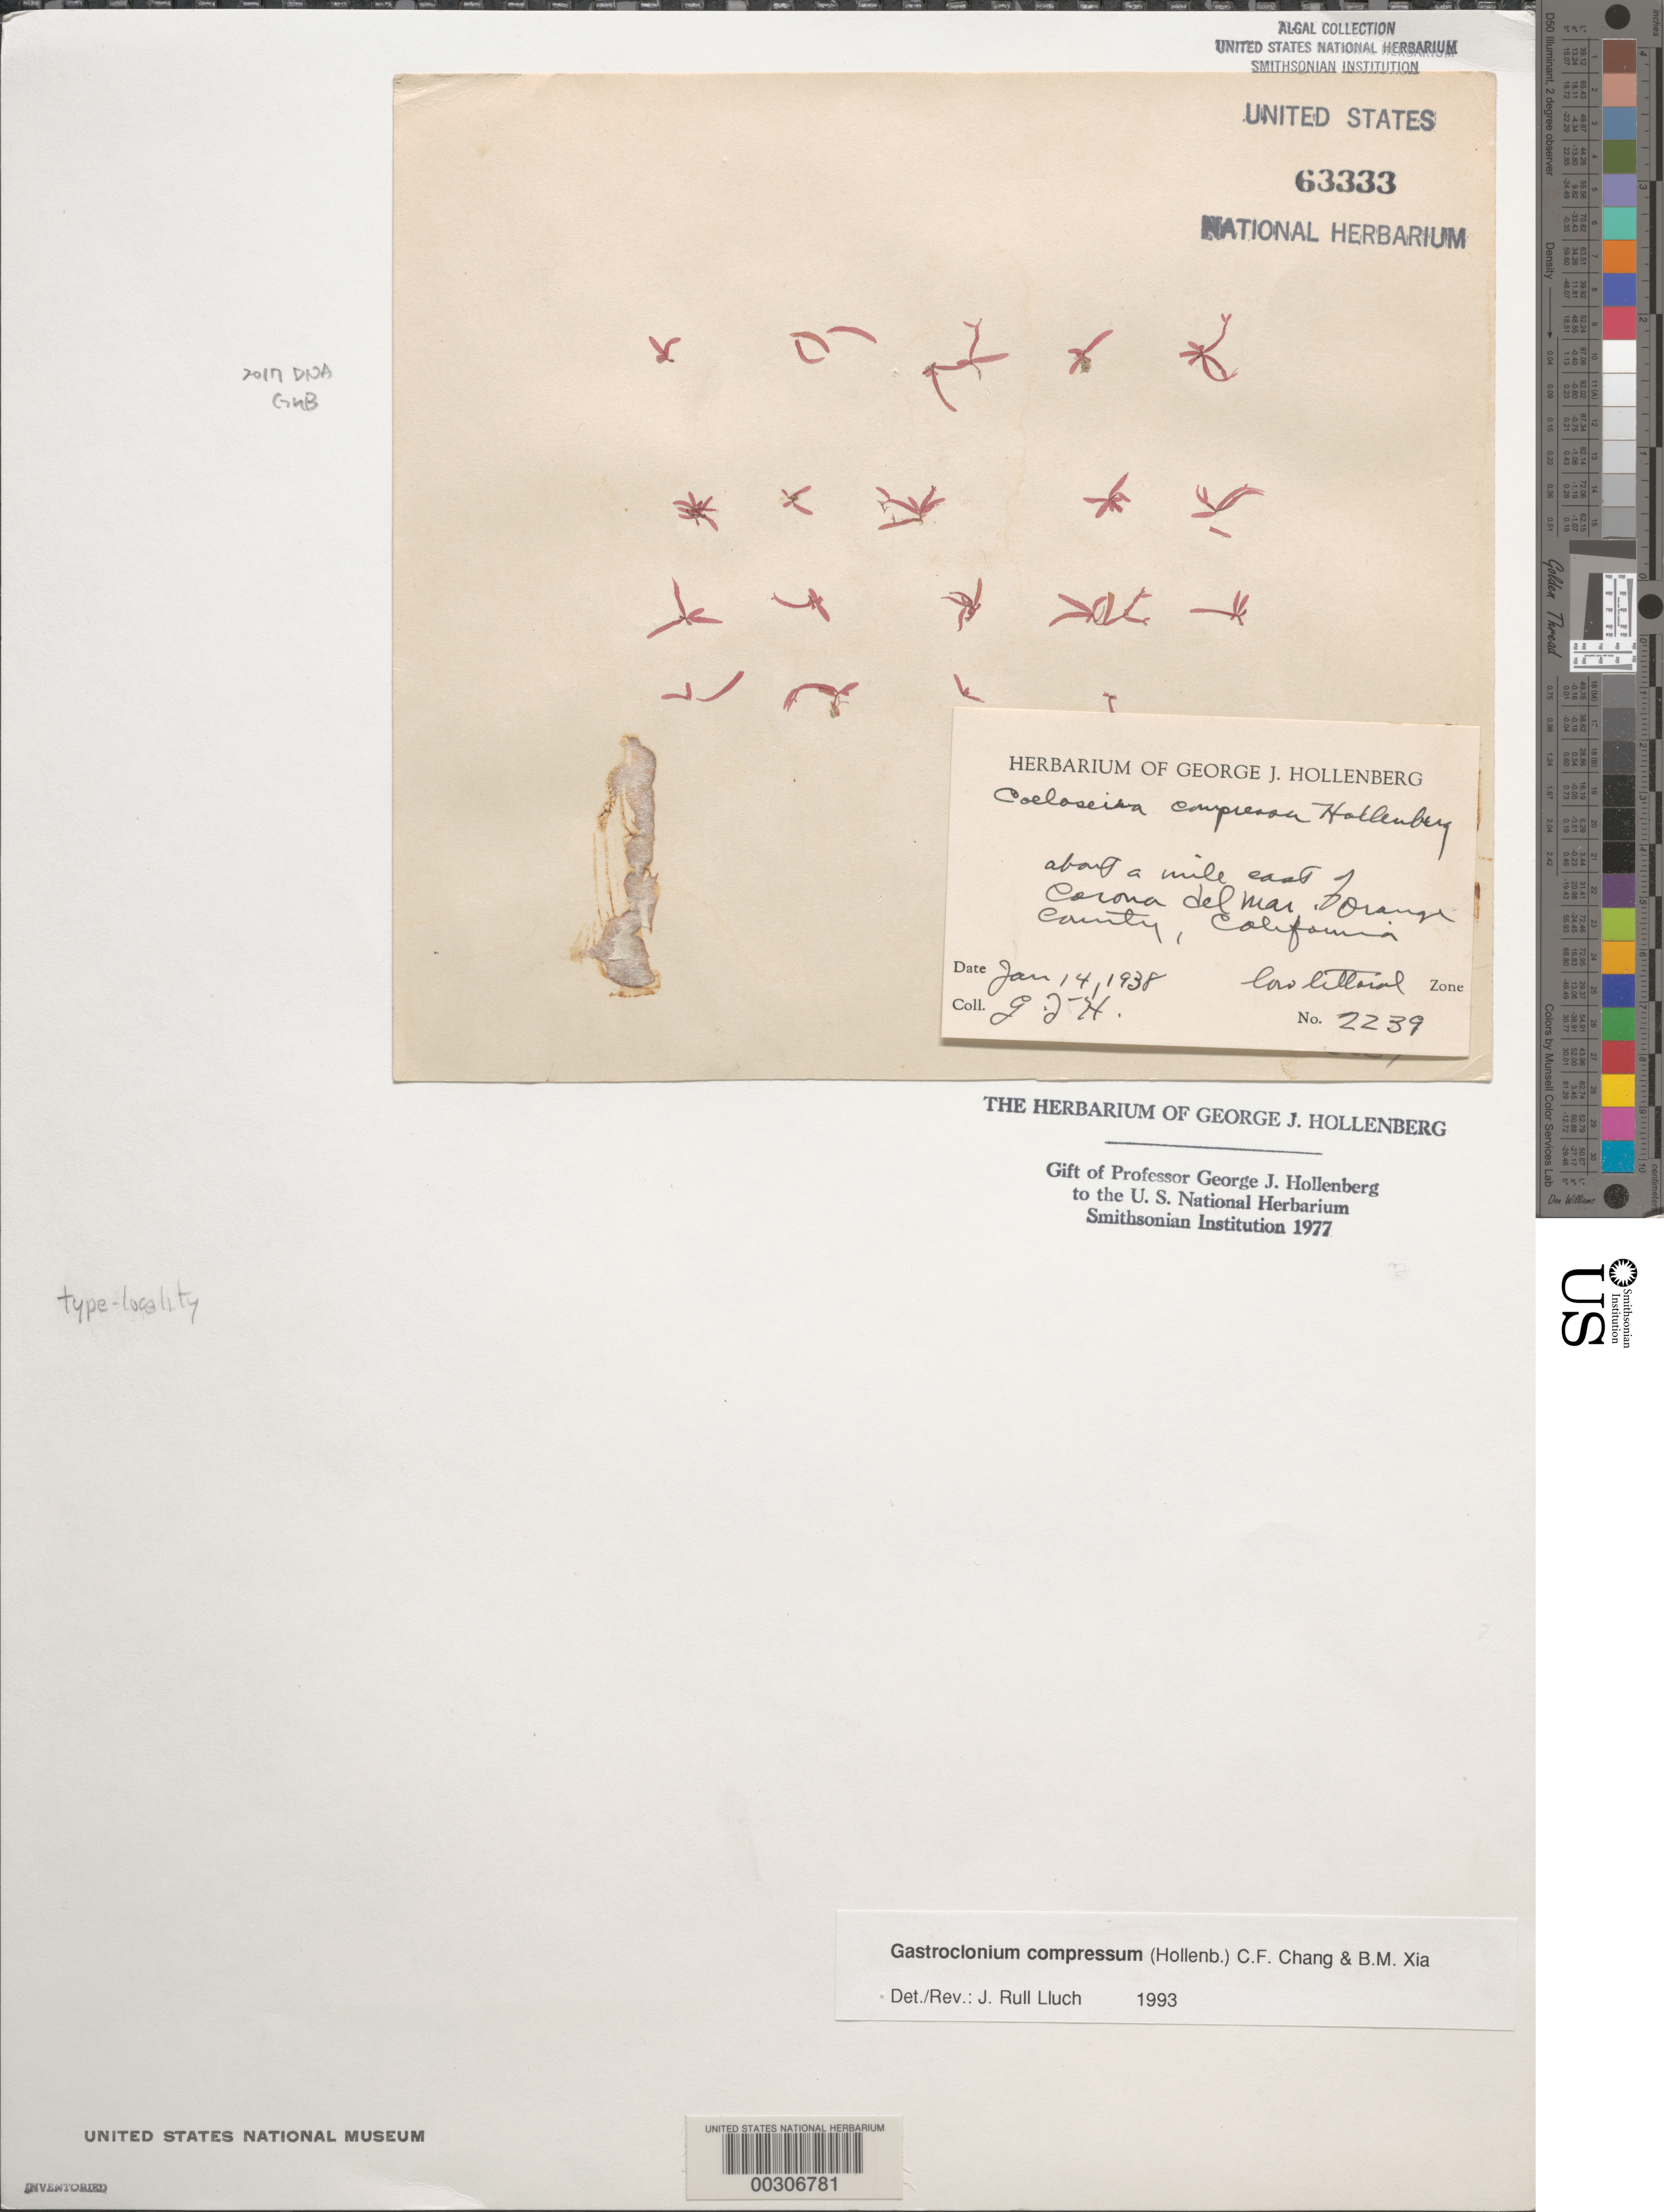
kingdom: Plantae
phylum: Rhodophyta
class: Florideophyceae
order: Rhodymeniales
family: Champiaceae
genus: Gastroclonium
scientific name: Gastroclonium compressum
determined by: Lluch, J. R.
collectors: G. Hollenberg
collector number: GJH 2239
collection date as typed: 14 Jan 1938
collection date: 1938-01-14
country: United States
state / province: California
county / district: Orange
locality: Ca. 1 mile east of Corona del Mar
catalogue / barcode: US 63333